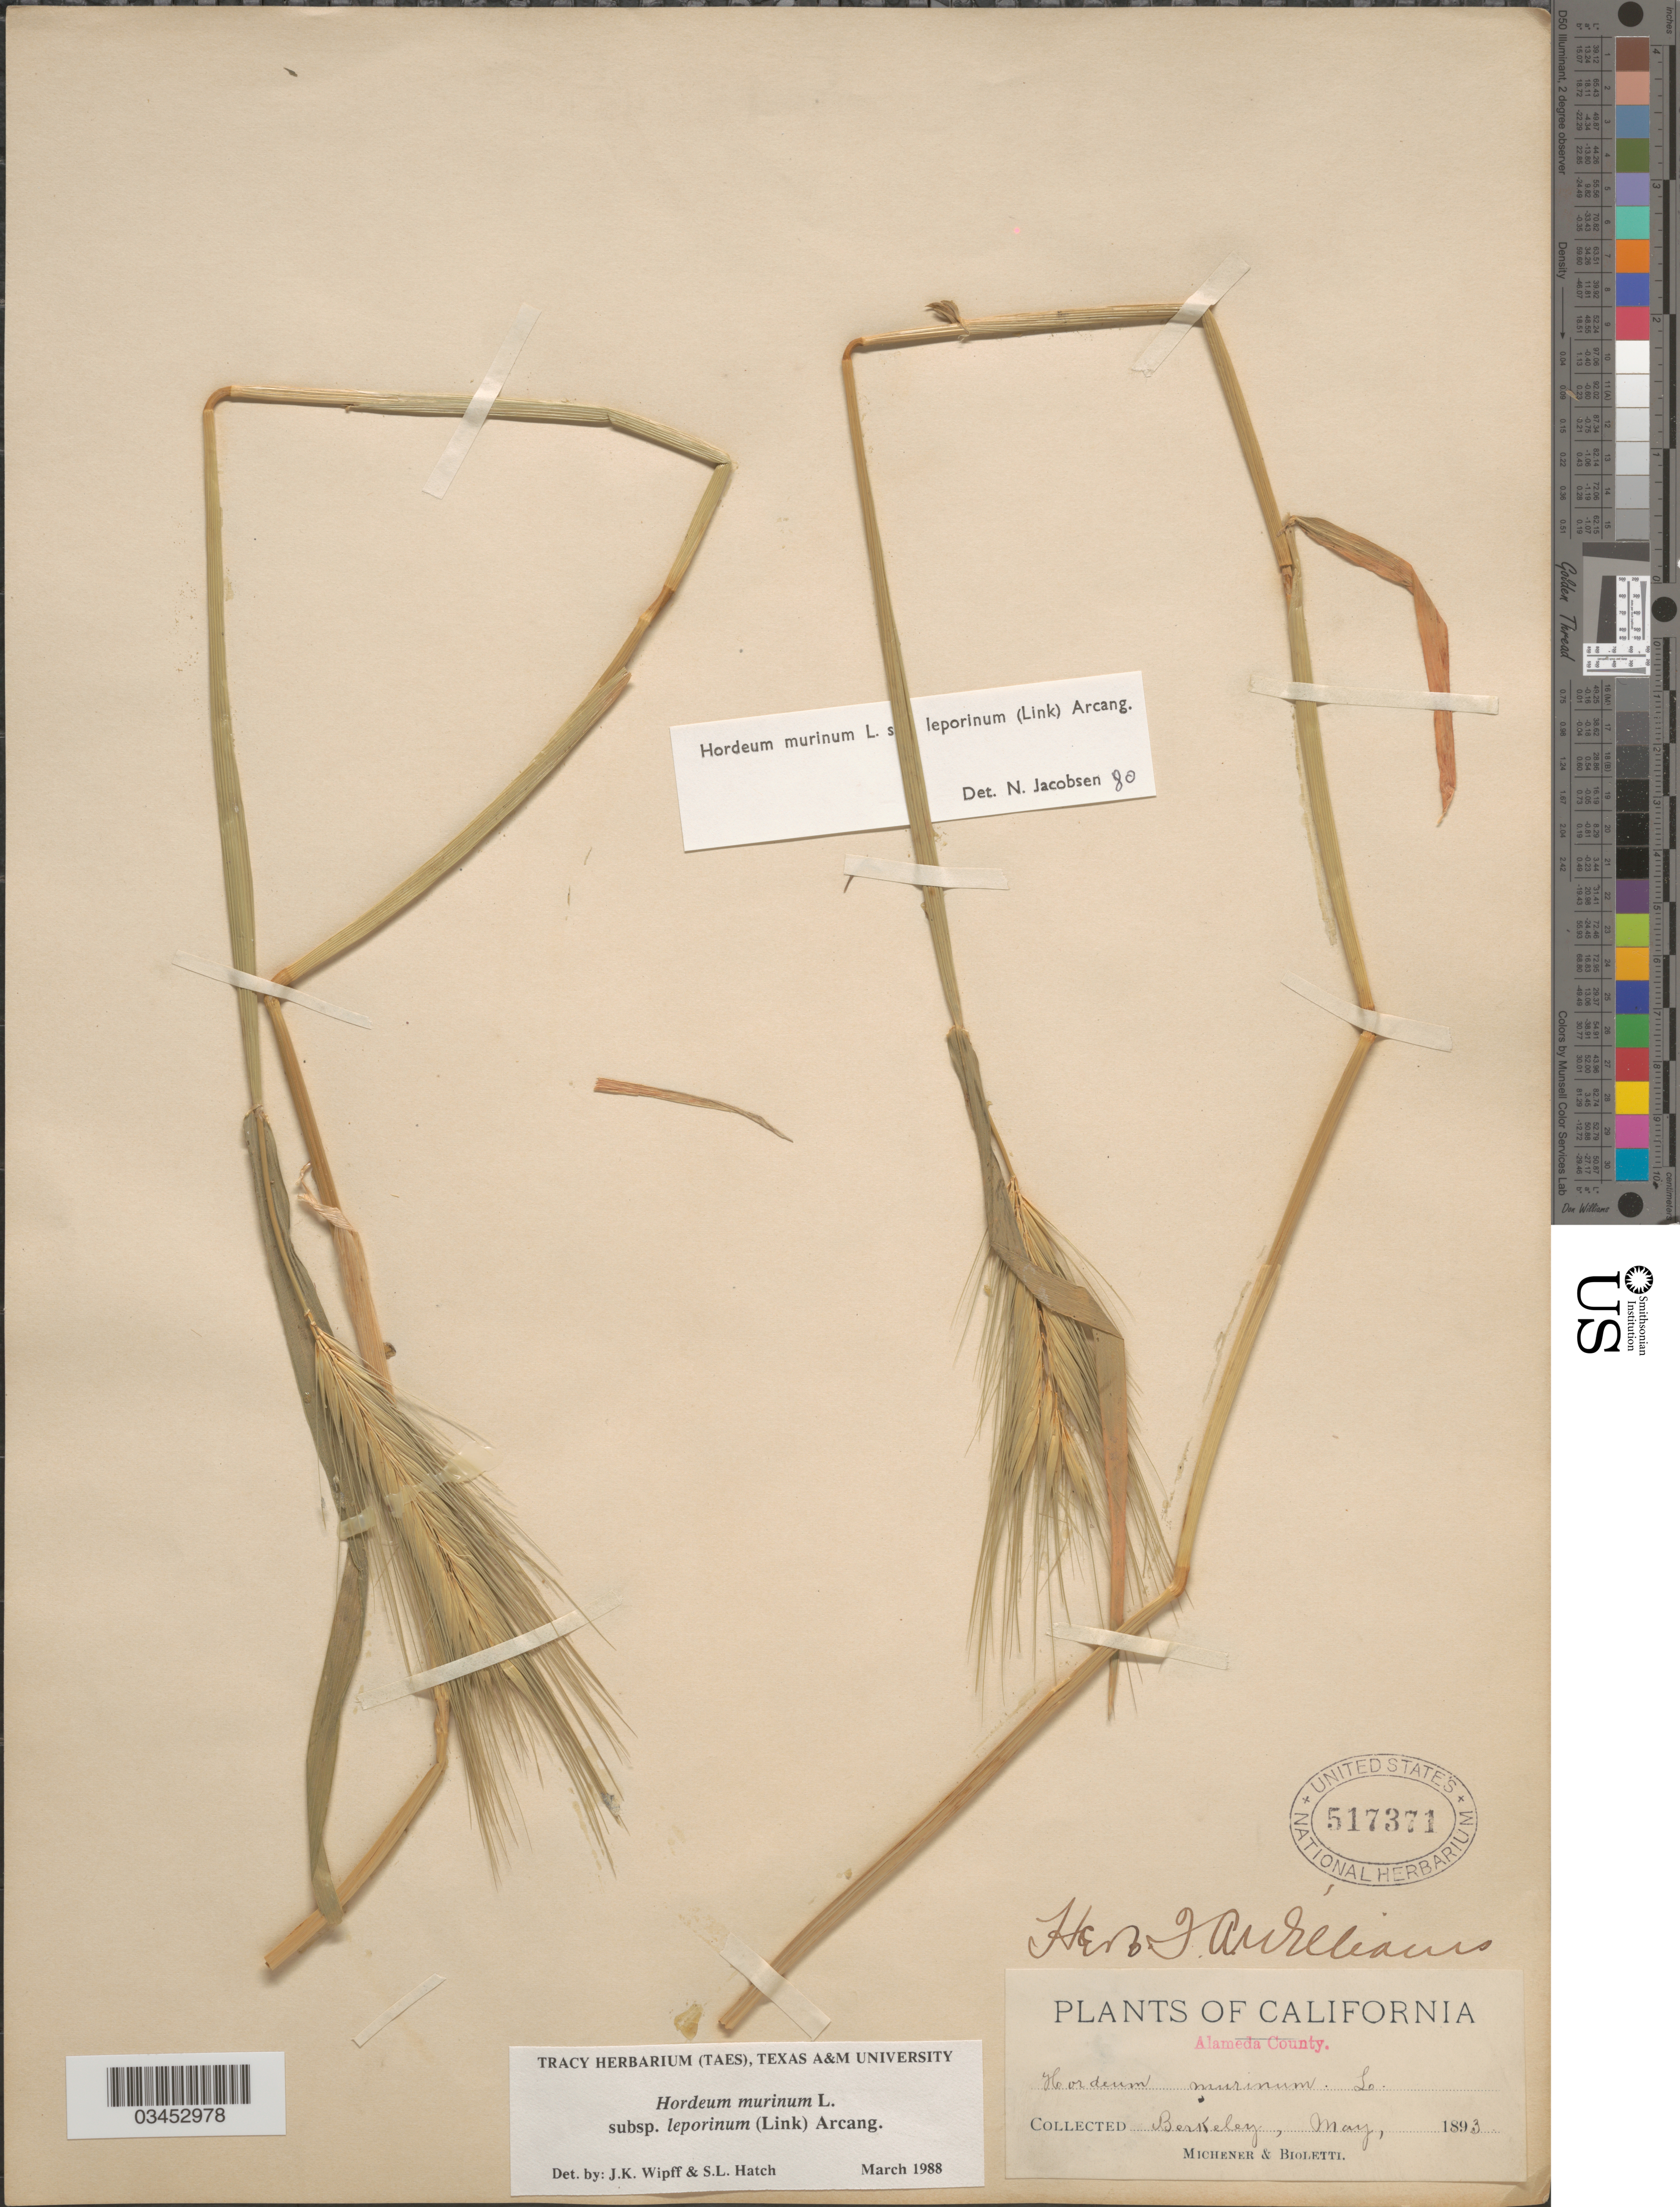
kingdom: Plantae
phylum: Tracheophyta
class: Liliopsida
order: Poales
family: Poaceae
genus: Hordeum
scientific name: Hordeum murinum subsp. leporinum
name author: (Link) Arcang.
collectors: -. Michener & -- Bioletti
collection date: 1893-05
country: United States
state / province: California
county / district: Alameda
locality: Alameda County. Berkeley.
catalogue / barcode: US 517371